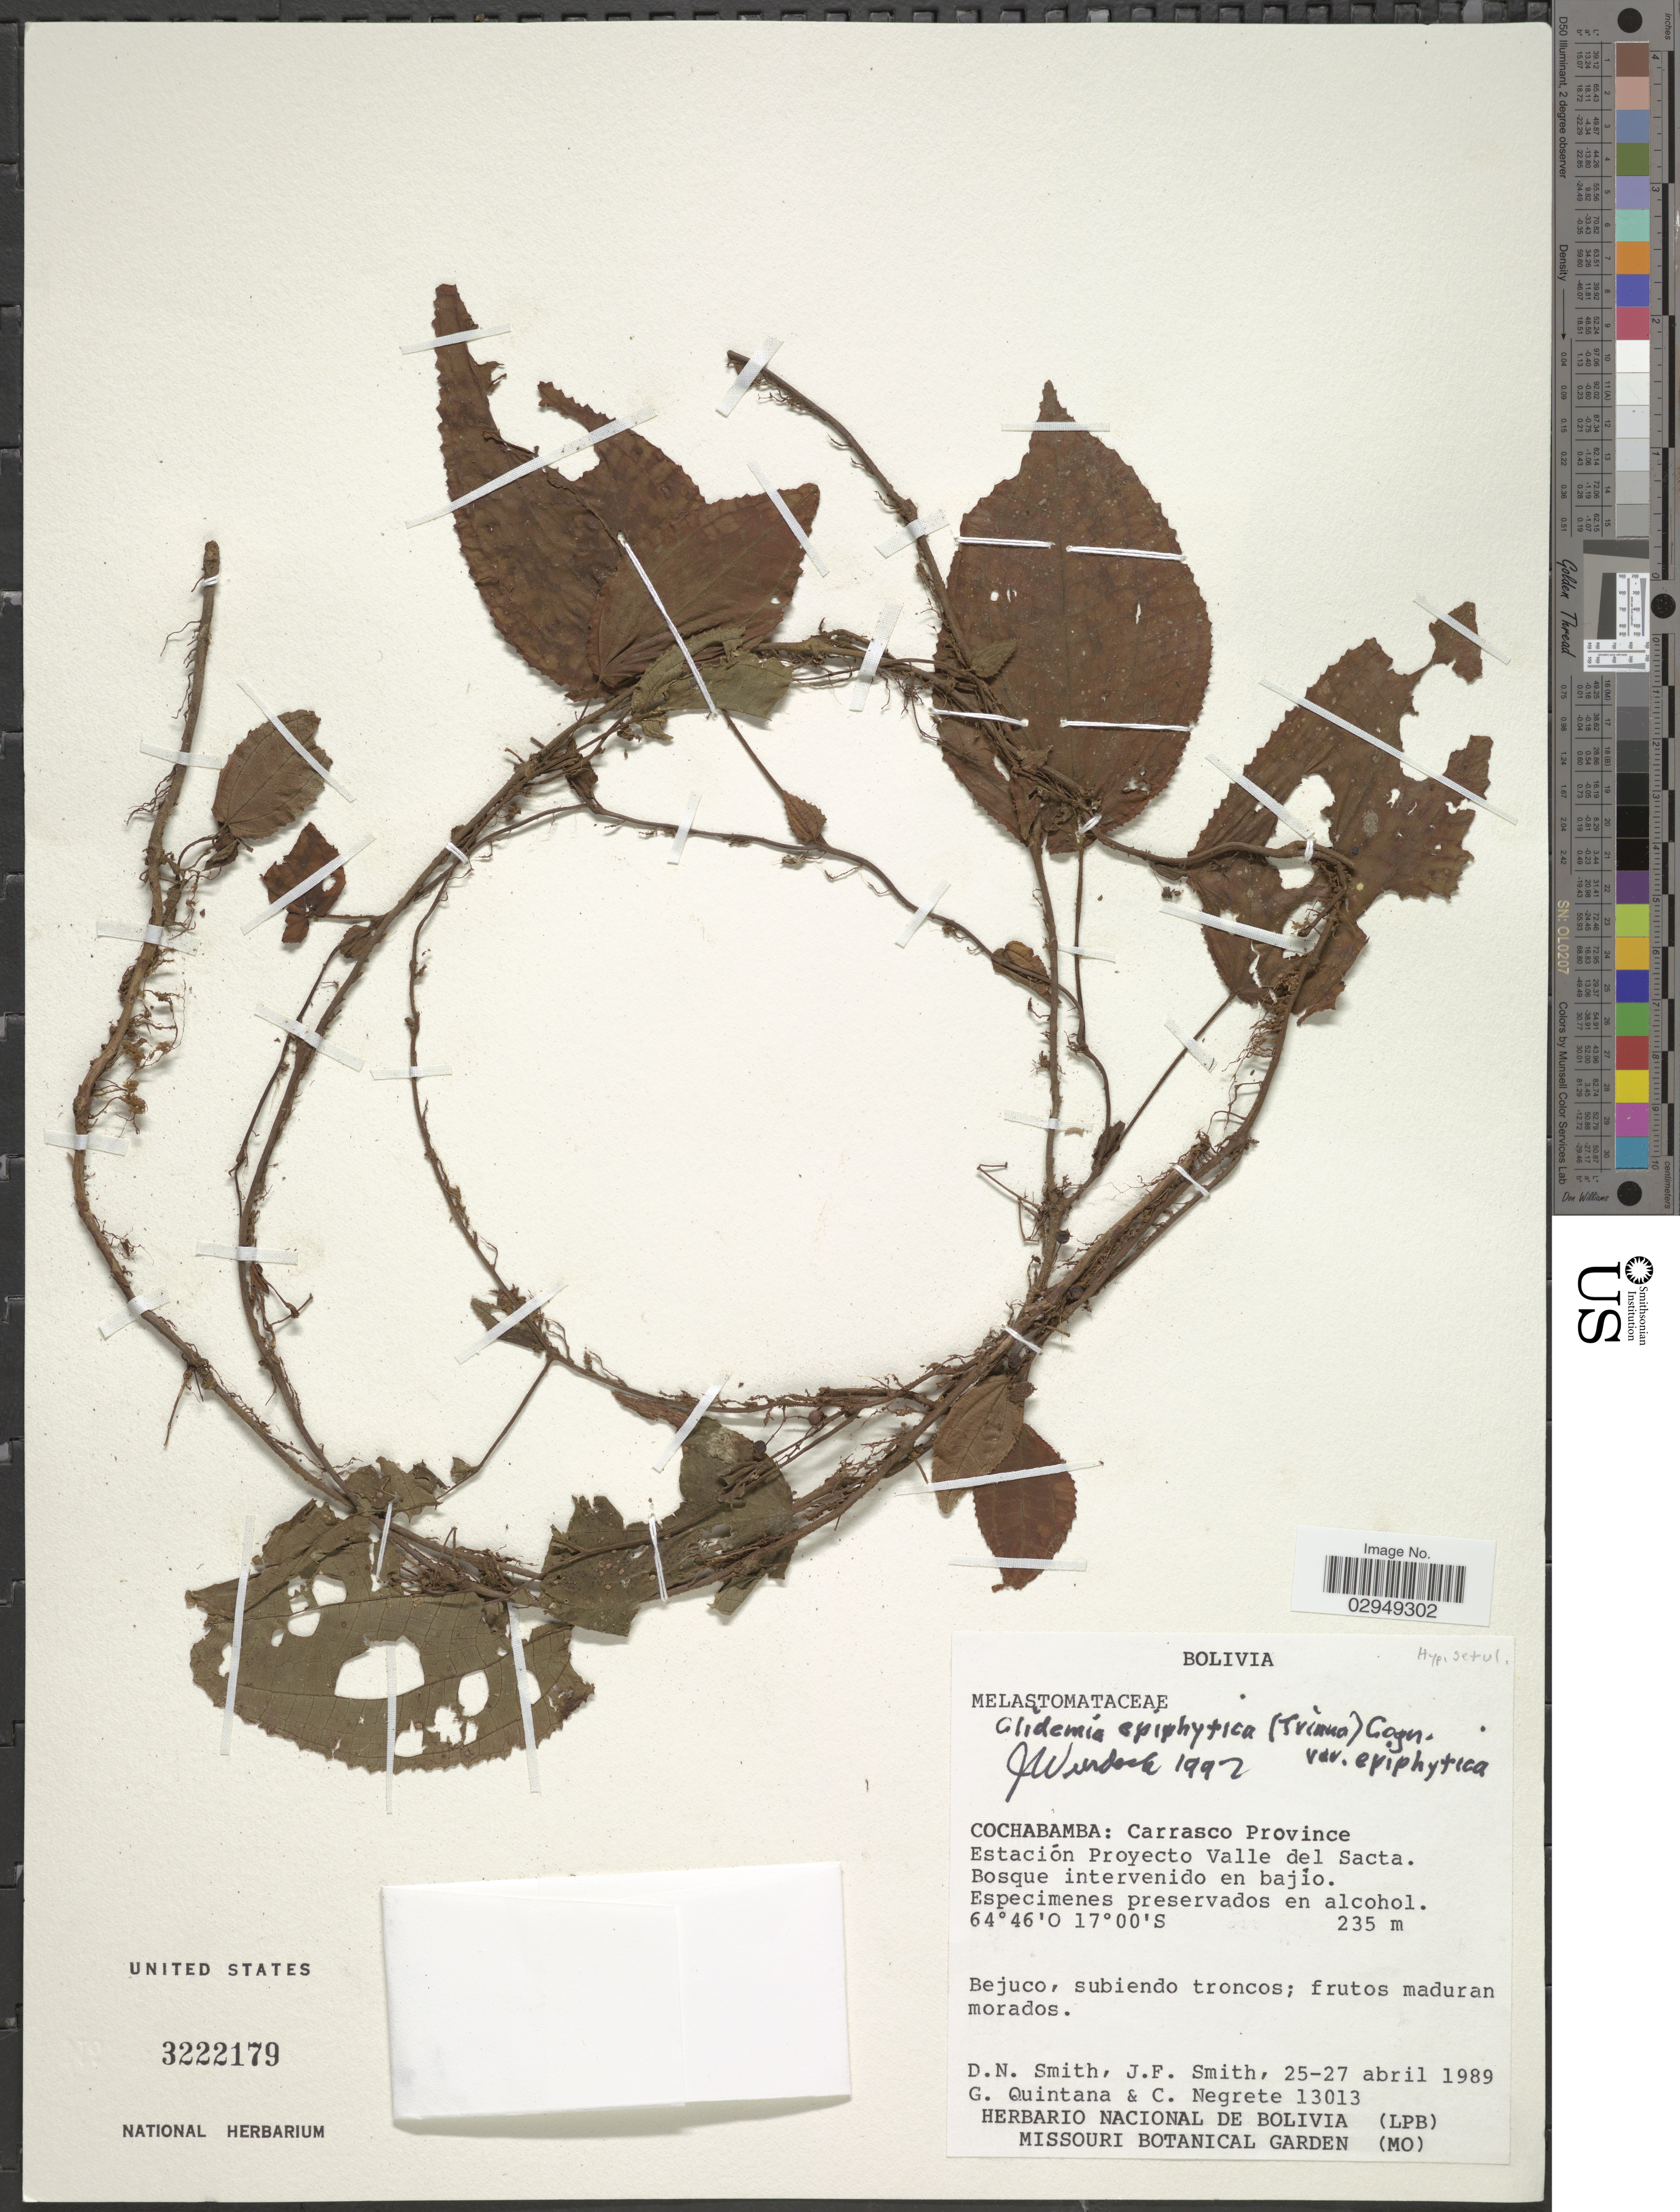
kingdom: Plantae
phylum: Tracheophyta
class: Magnoliopsida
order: Myrtales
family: Melastomataceae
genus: Clidemia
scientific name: Clidemia epiphytica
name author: (Triana) Cogn.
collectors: D. Smith, J. Smith, G. Quintana & C. Negrete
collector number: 13013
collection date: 1989-04-25/1989-04-27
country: Bolivia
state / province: Cochabamba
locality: Cochabamba: Carrasco Province. Estación Proyecto Valle del Sacta.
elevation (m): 235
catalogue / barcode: US 3222179